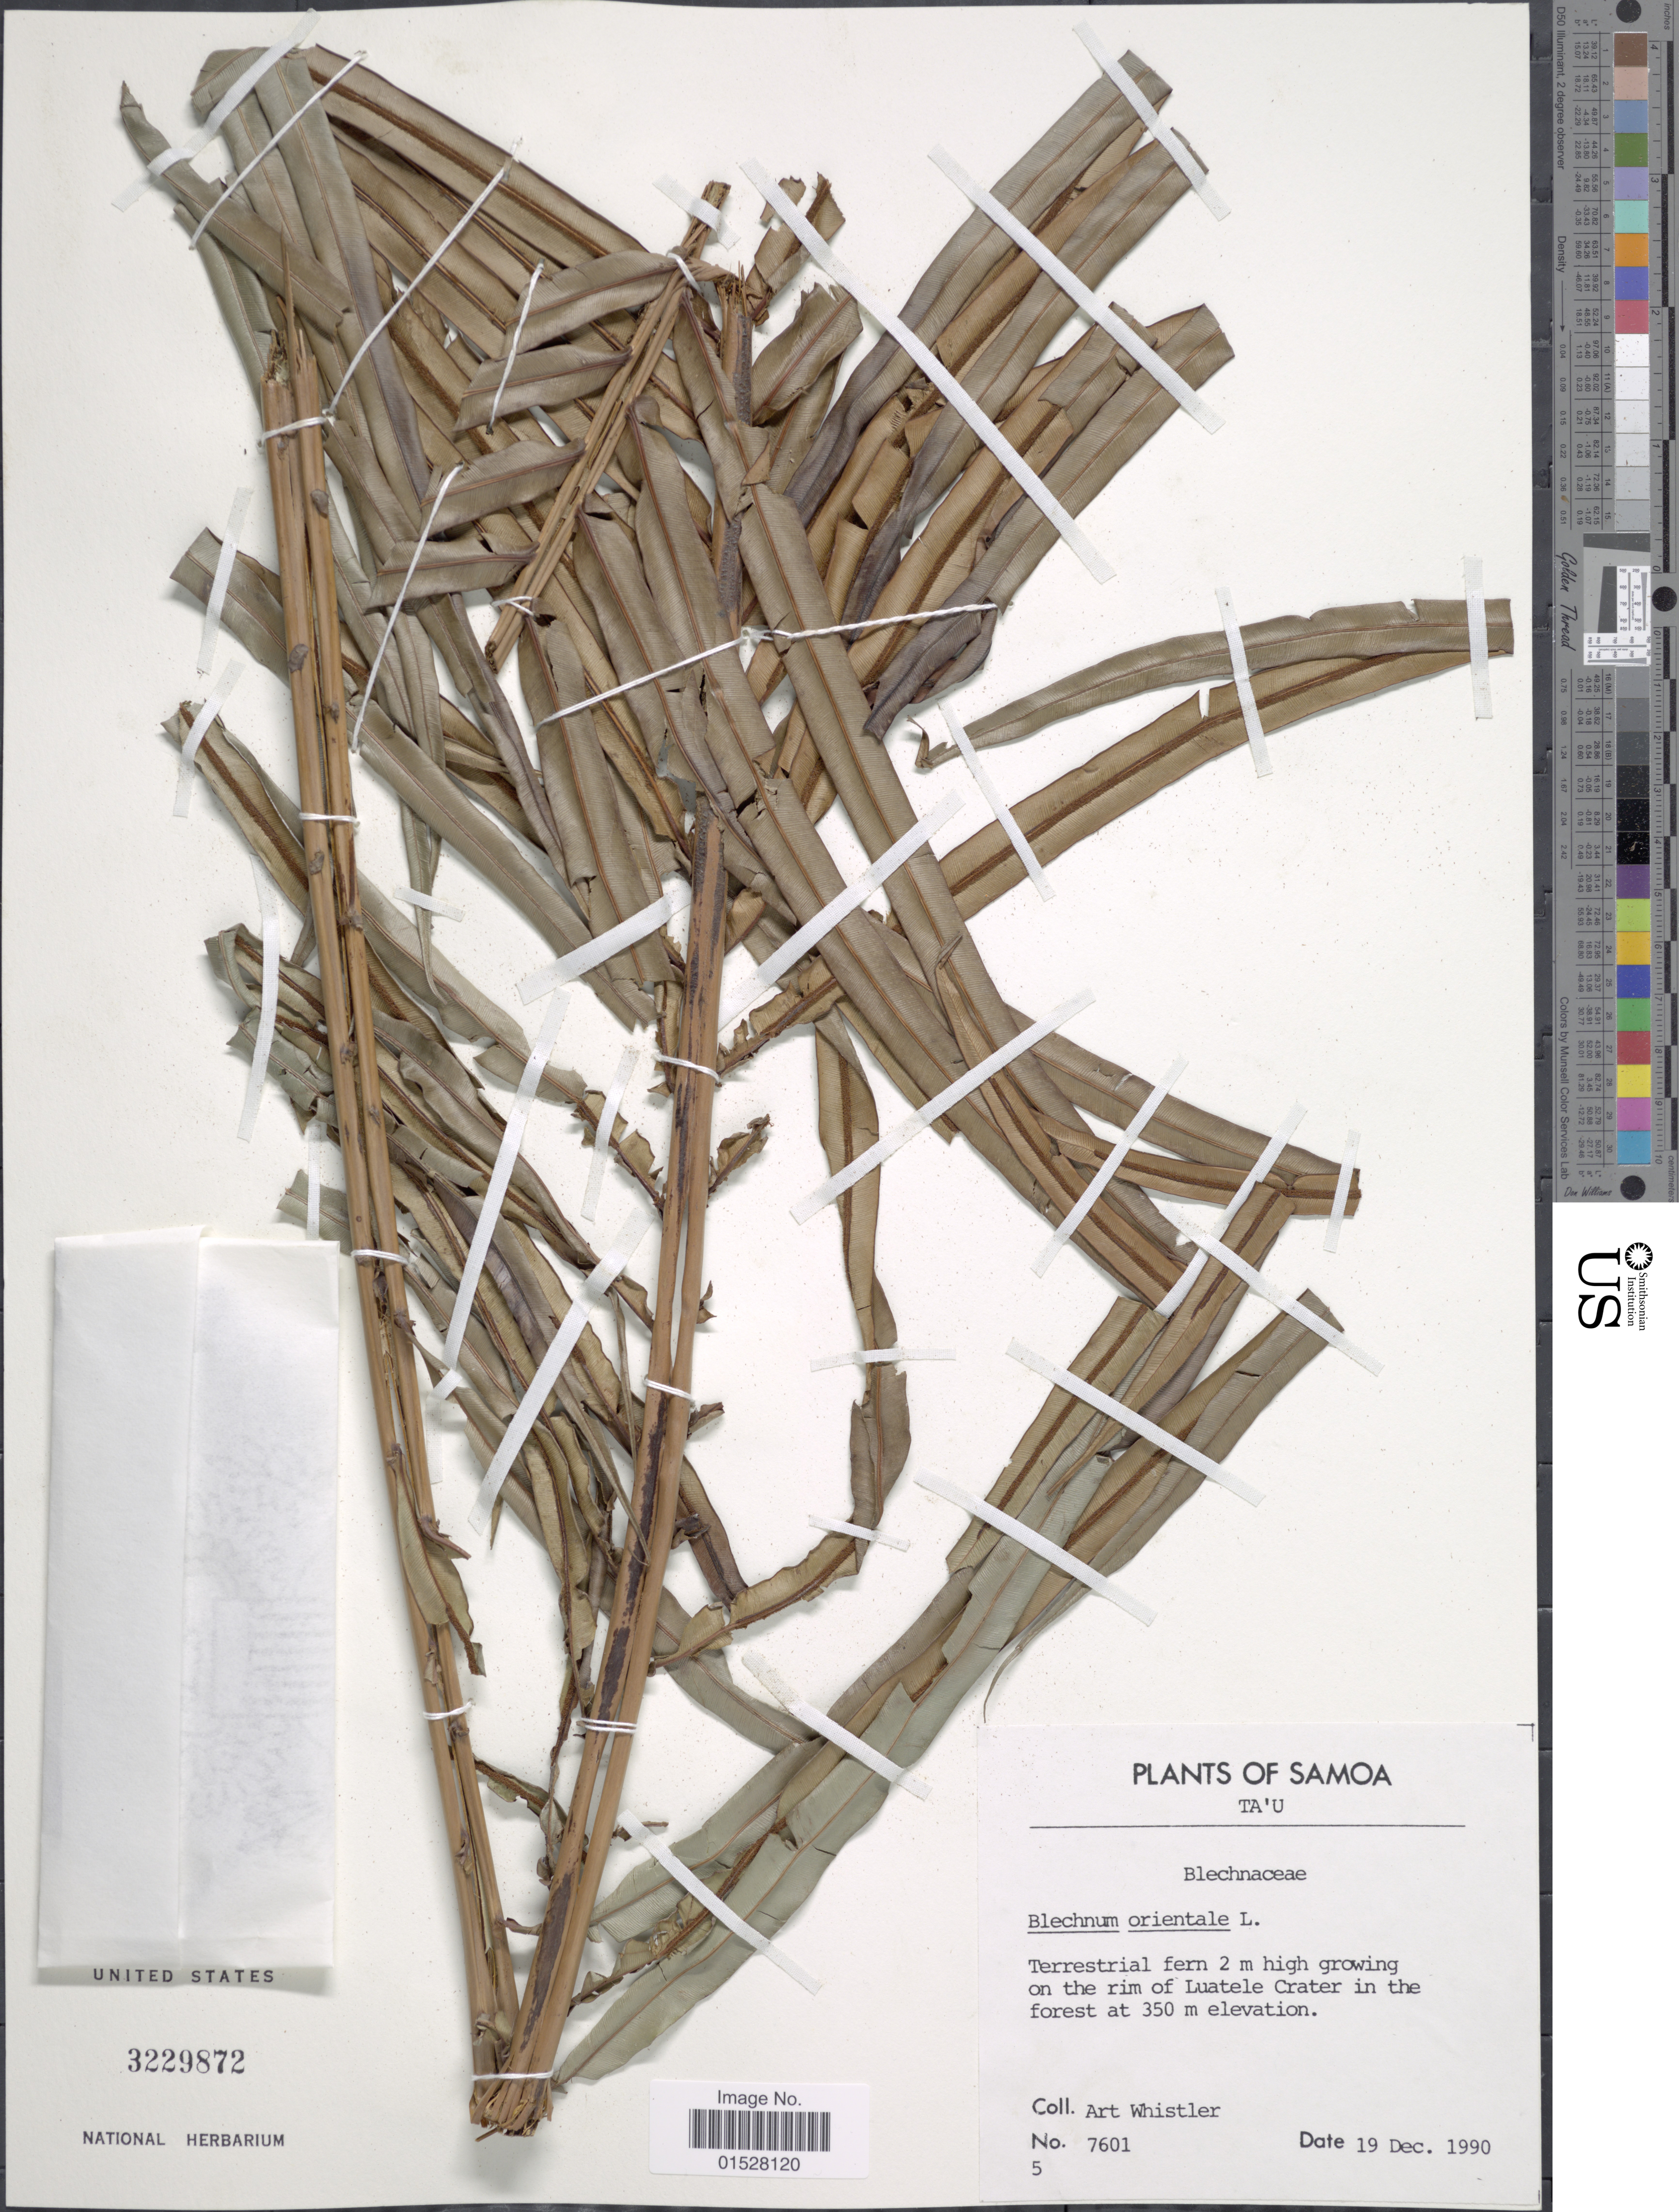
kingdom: Plantae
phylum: Tracheophyta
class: Polypodiopsida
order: Polypodiales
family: Blechnaceae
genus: Blechnum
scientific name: Blechnum orientale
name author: L.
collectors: A. Whistler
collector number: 7601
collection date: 1990-12-19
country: American Samoa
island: Ta'u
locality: on the rim of Luatele Crater in the forest.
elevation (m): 350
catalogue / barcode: US 3229872